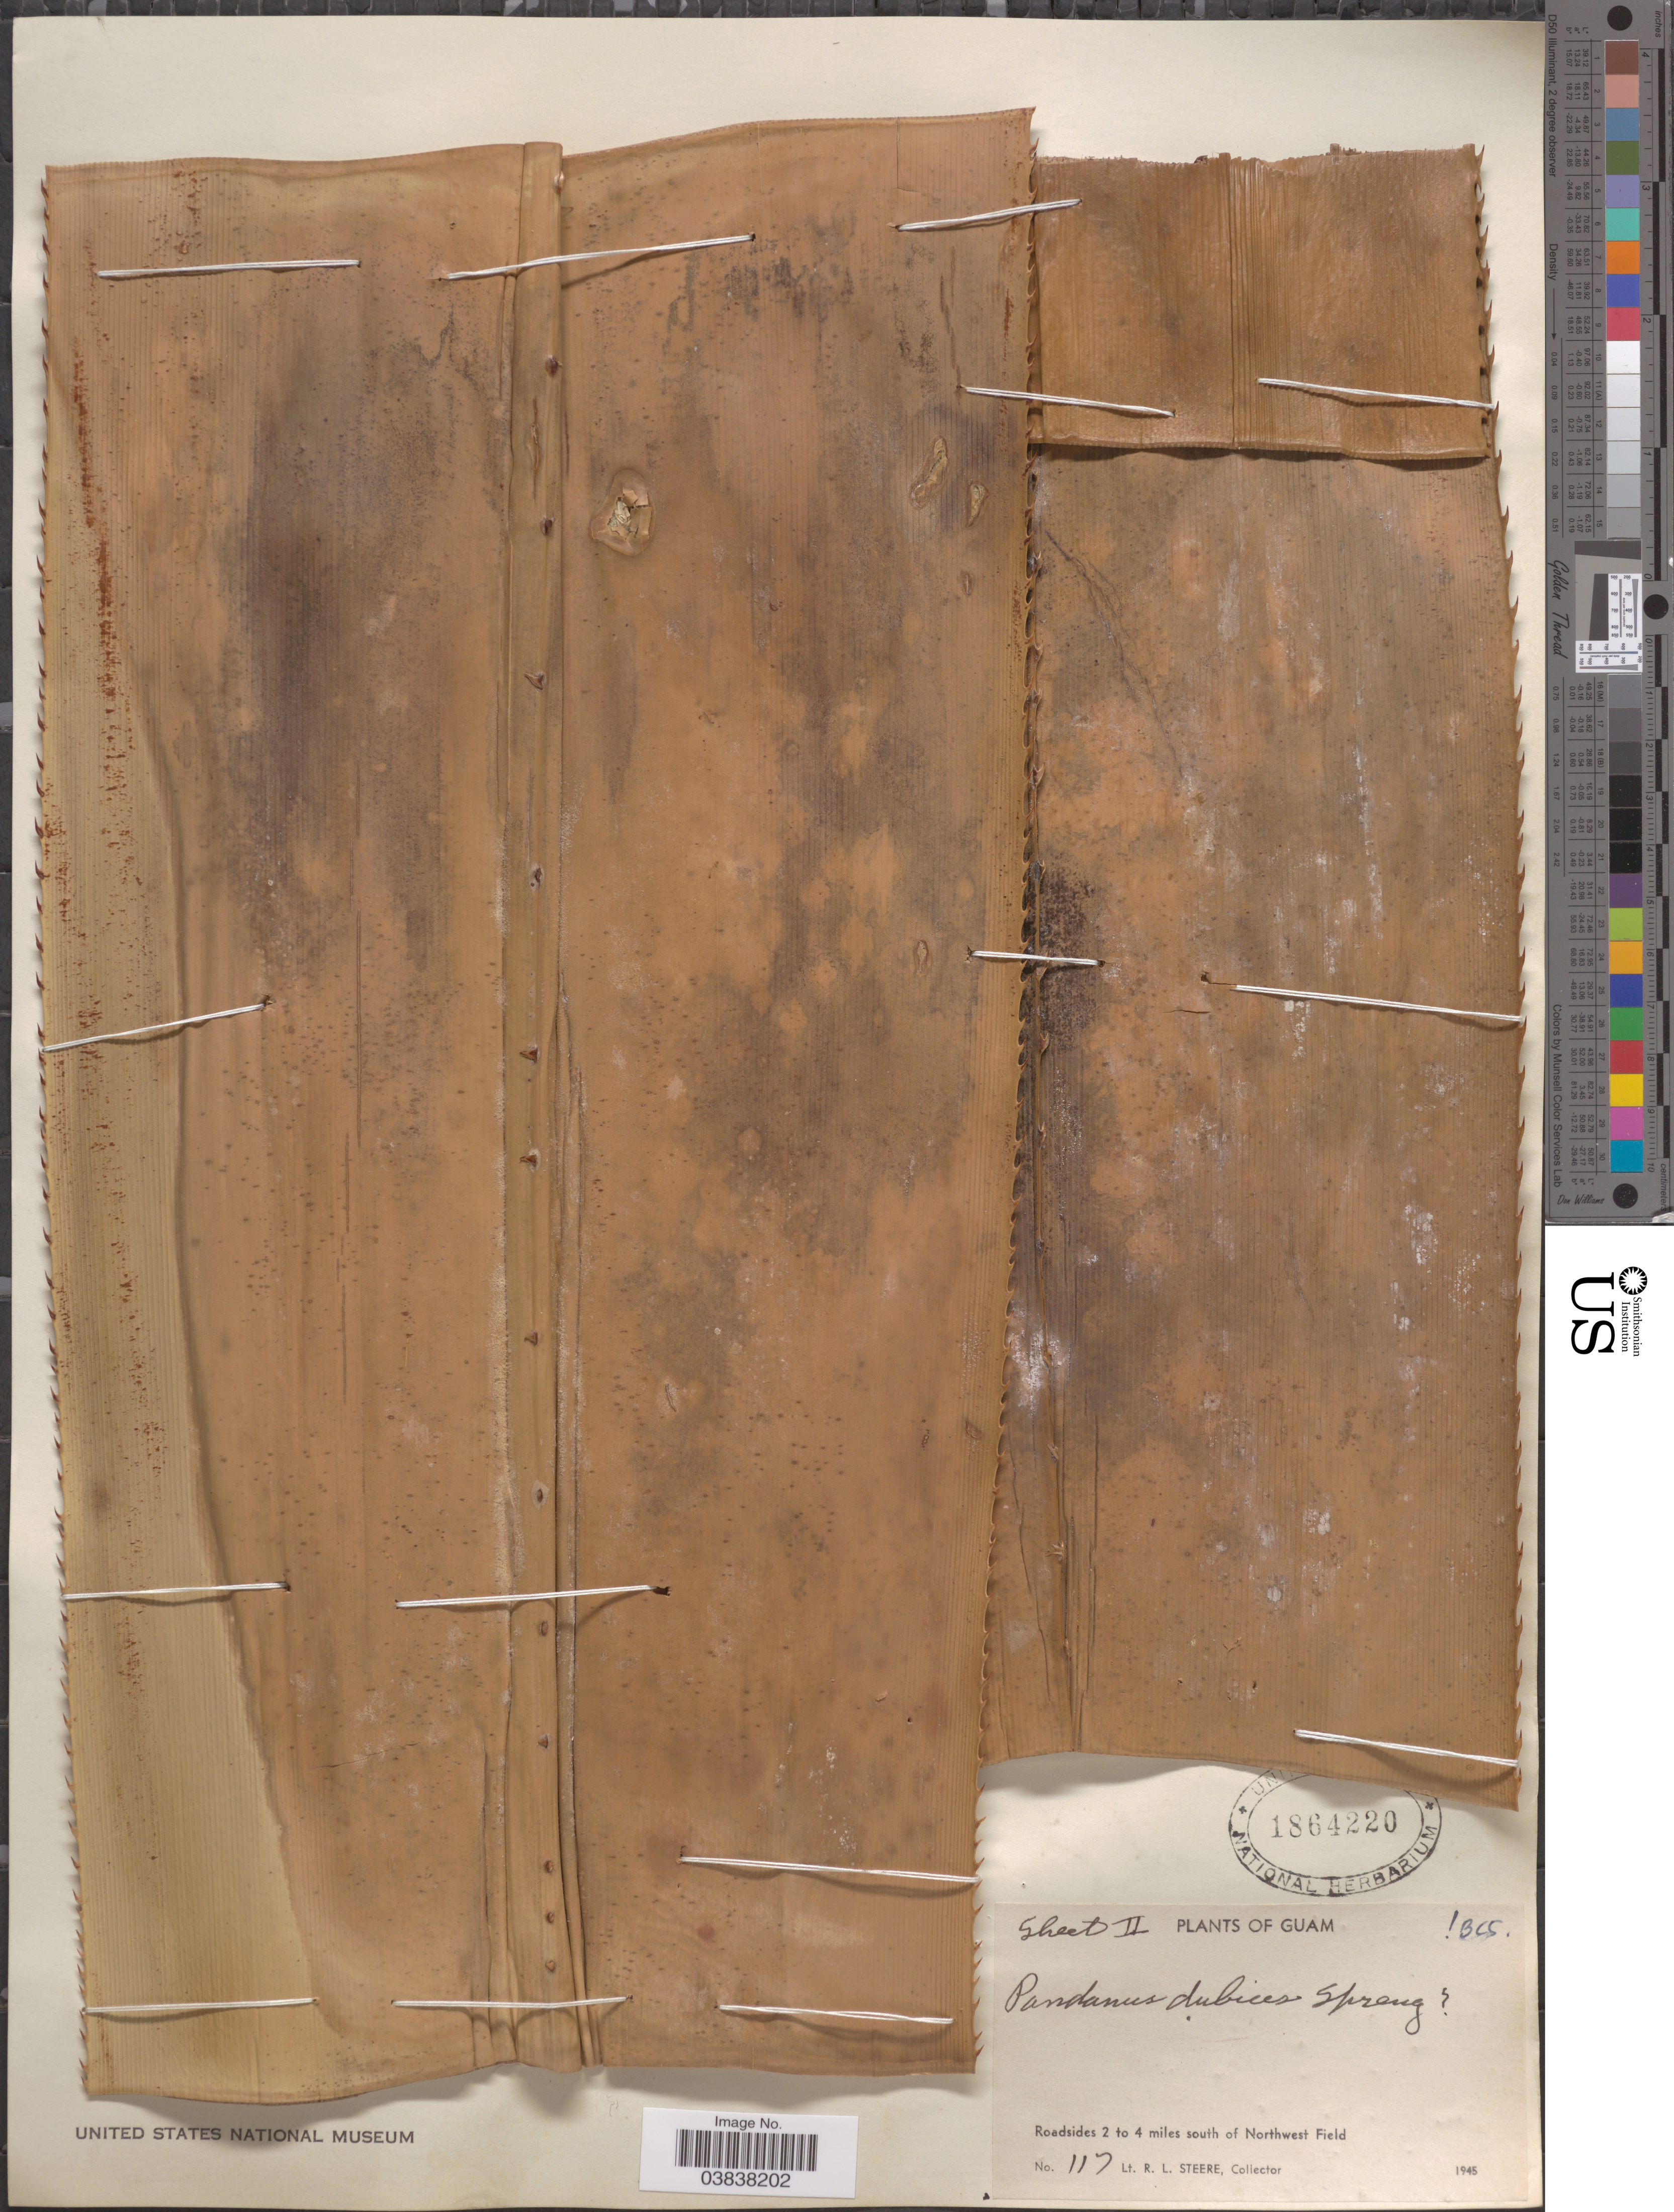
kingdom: Plantae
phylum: Tracheophyta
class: Liliopsida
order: Pandanales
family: Pandanaceae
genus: Pandanus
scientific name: Pandanus dubius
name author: Spreng.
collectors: R. L. Steere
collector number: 117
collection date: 1945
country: Guam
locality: Roadsides 2 to 4 miles south of Northwest Field.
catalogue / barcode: US 1864220